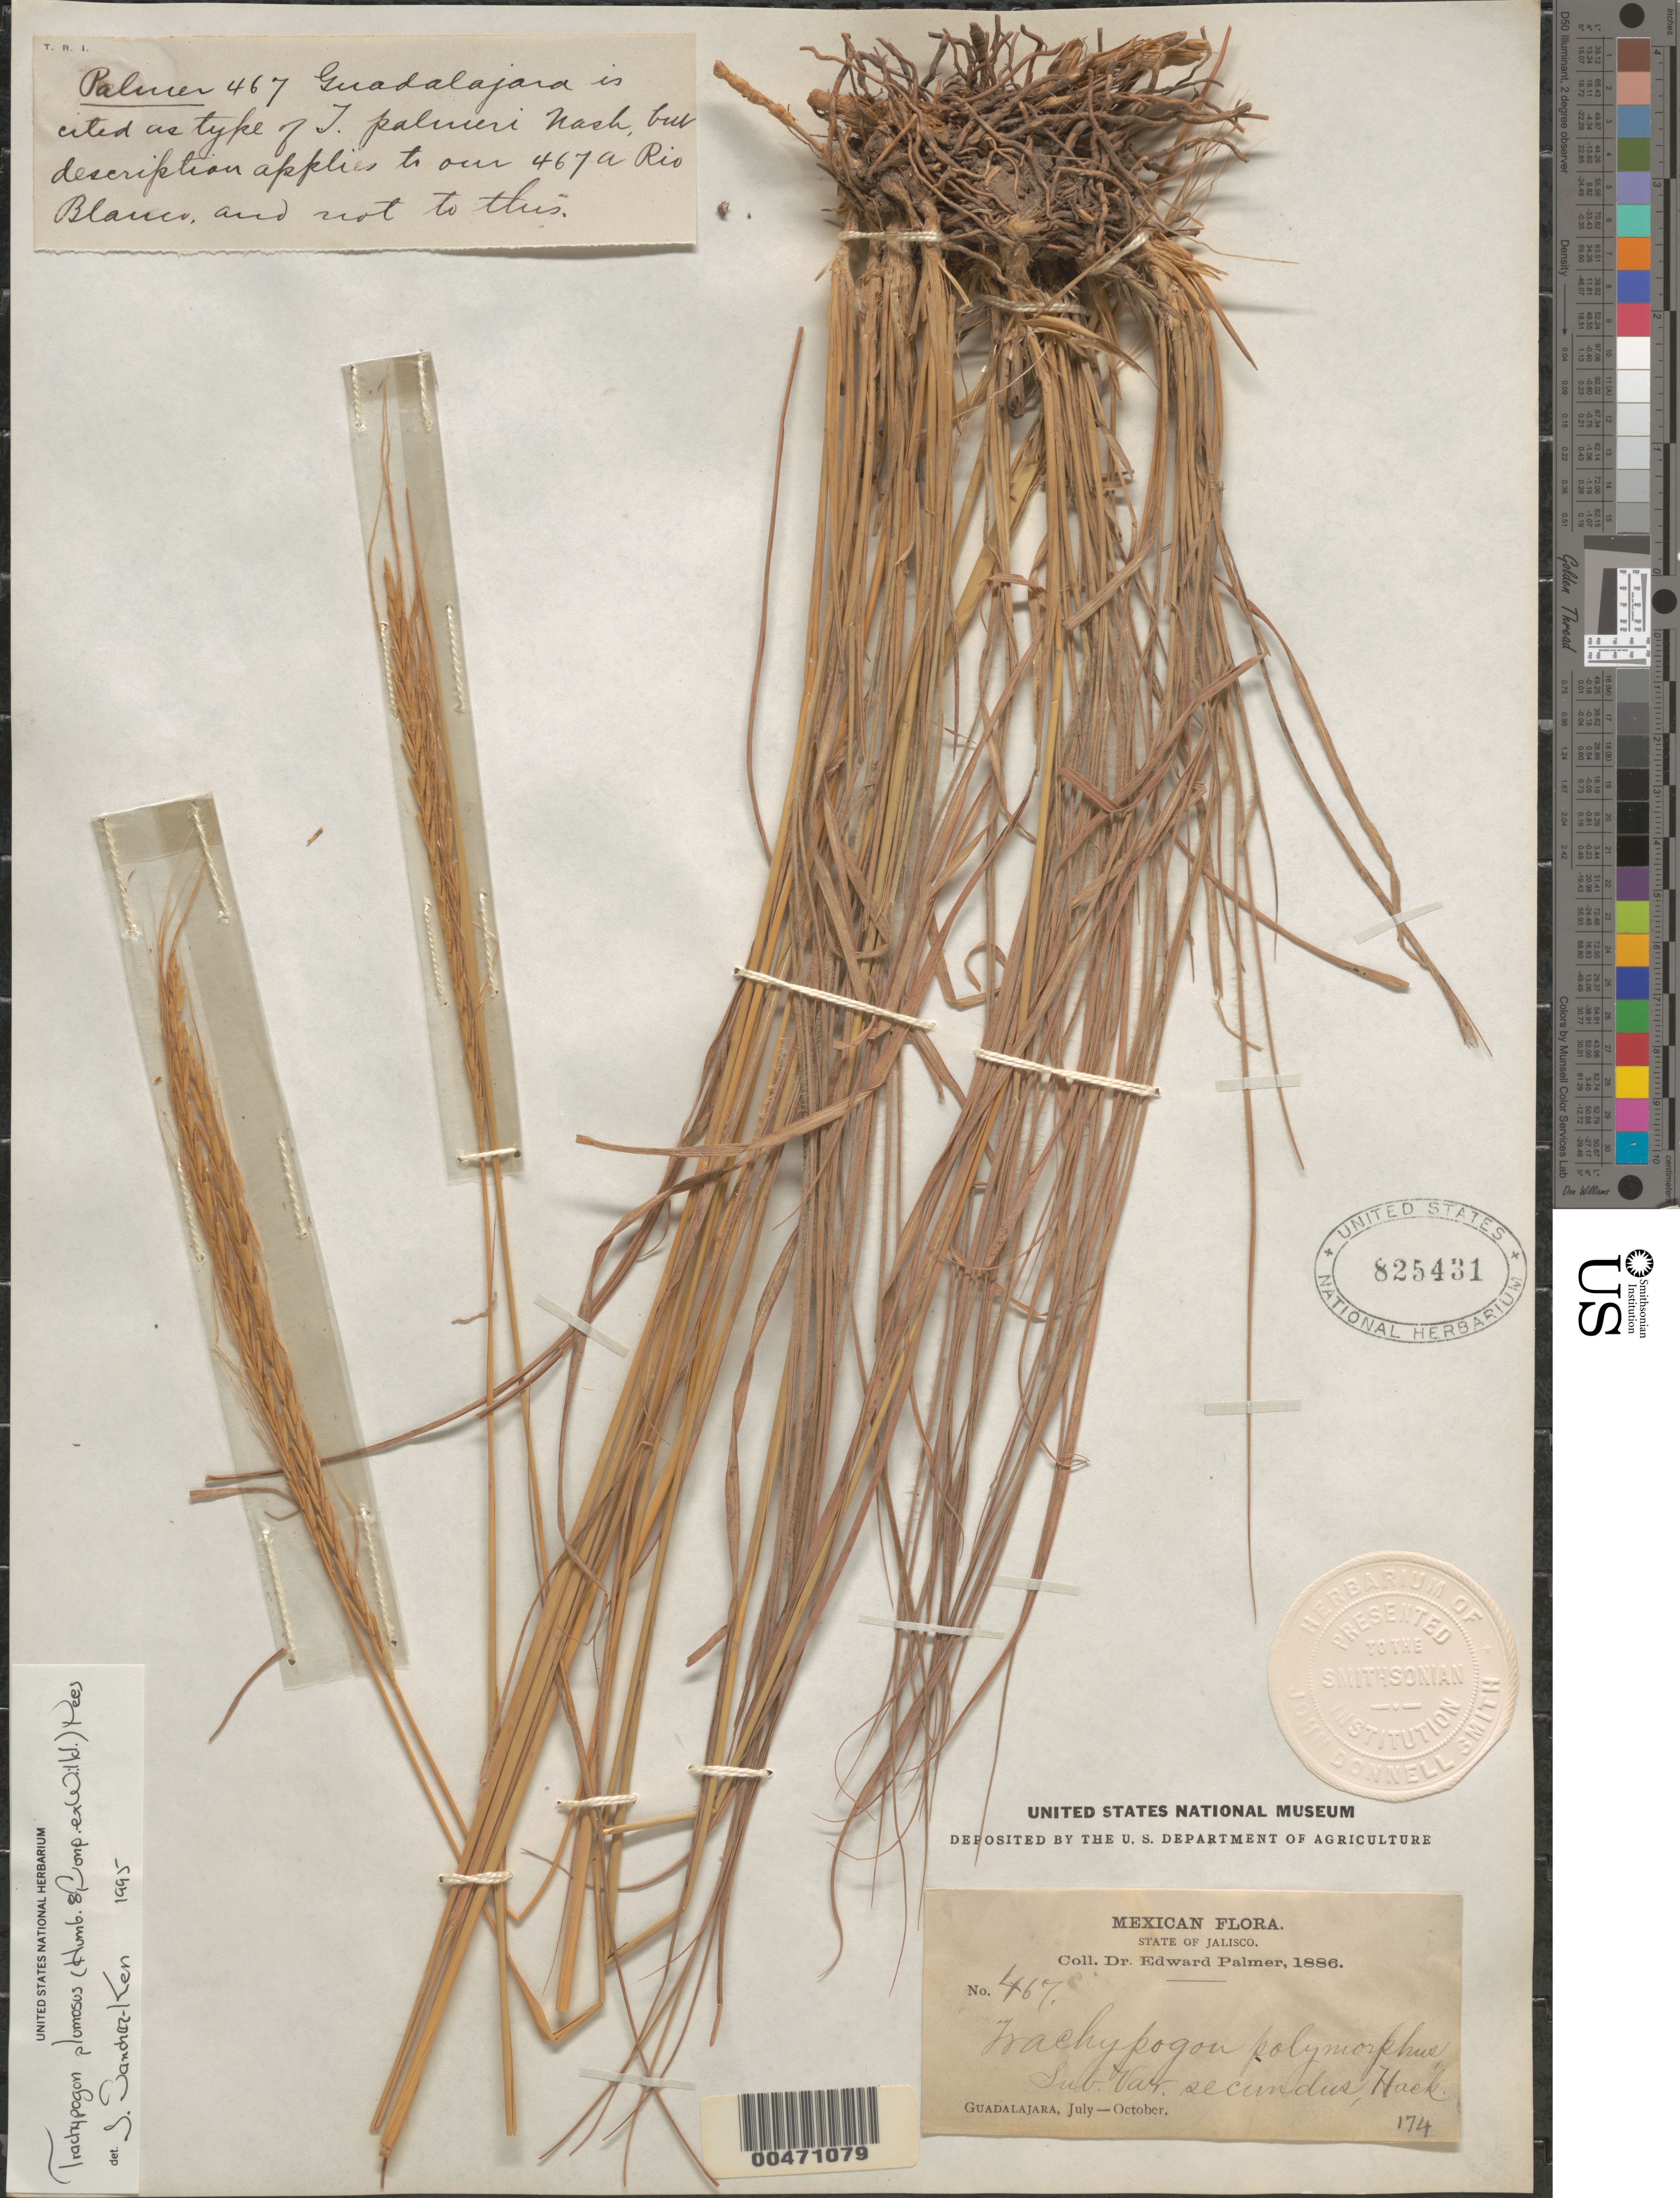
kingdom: Plantae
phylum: Tracheophyta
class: Liliopsida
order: Poales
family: Poaceae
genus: Trachypogon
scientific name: Trachypogon plumosus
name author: (Humb. & Bonpl.) Nees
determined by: Sánchez-Ken, J. G.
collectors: E. Palmer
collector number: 467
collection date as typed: Jul 1886 to Oct 1886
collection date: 1886-07/1886-10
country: Mexico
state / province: Jalisco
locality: Guadalajara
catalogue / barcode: US 825431